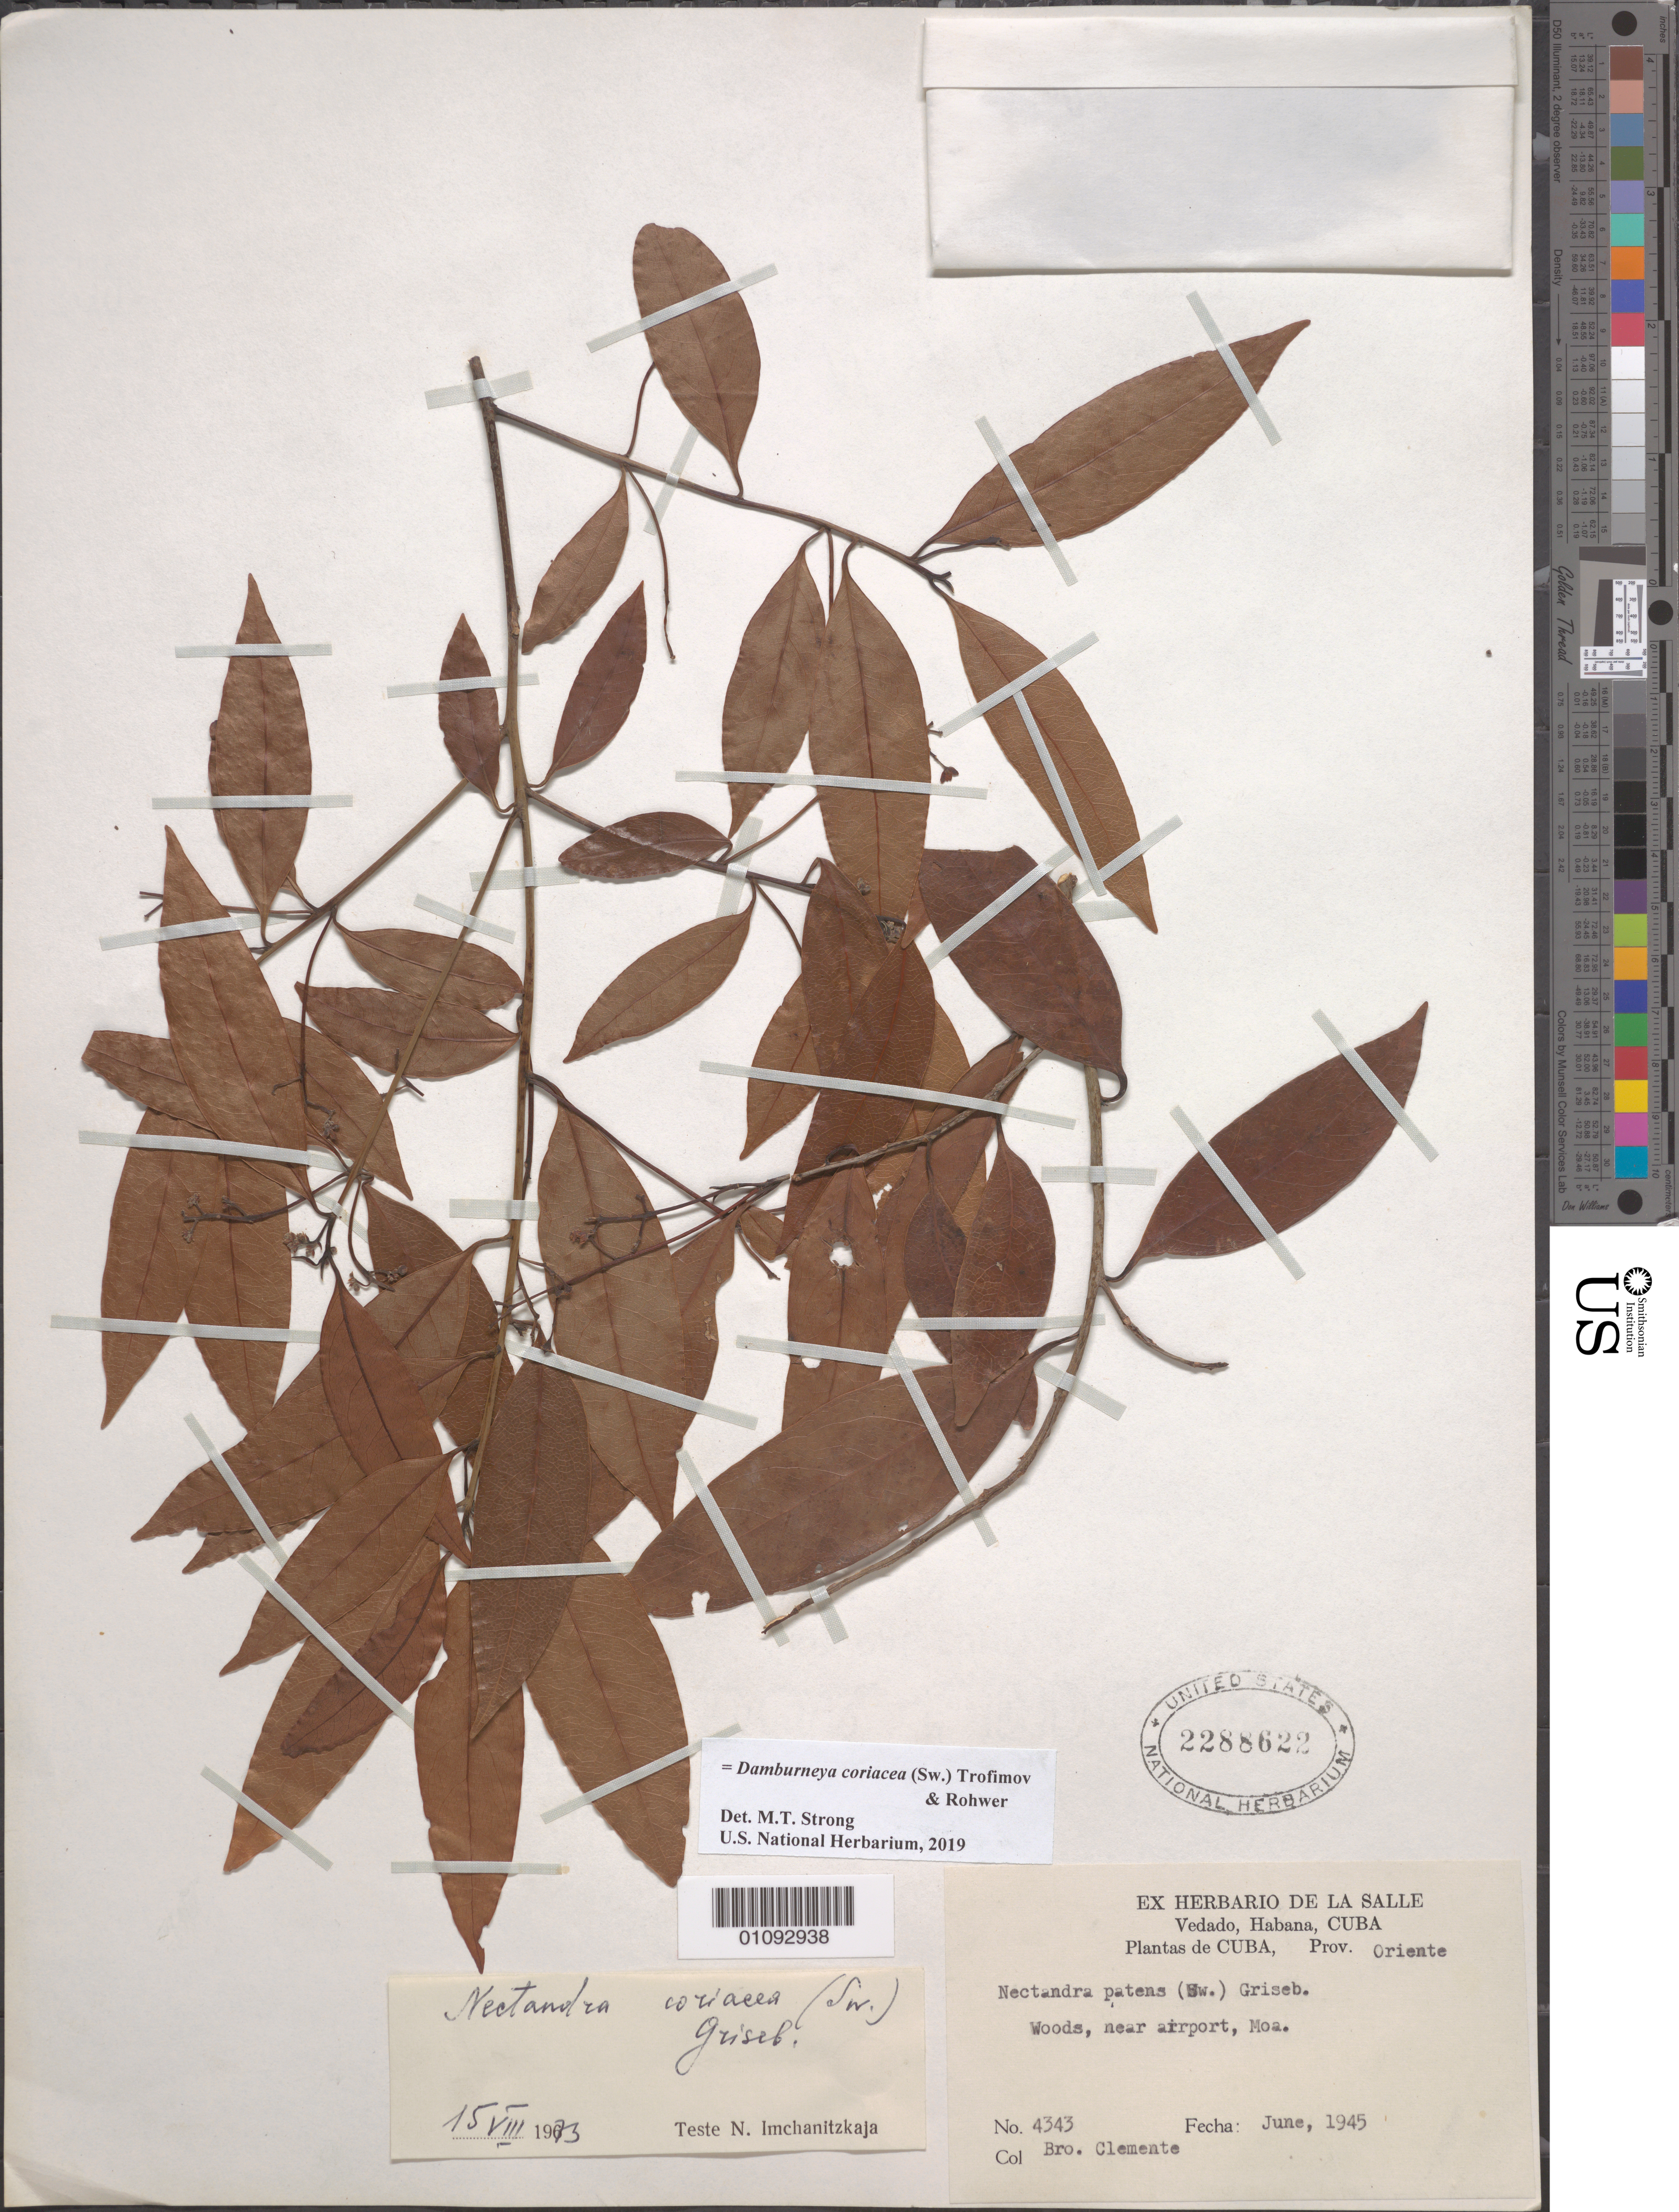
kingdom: Plantae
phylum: Tracheophyta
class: Magnoliopsida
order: Laurales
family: Lauraceae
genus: Damburneya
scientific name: Damburneya coriacea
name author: (Sw.) Trofimov & Rohwer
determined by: Strong, M. T., (US), Smithsonian Institution - National Museum of Natural History (UNITED STATES)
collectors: Bro. Clemente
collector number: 4343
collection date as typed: Jun 1945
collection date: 1945-06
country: Cuba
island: Cuba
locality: Near Airport, Moa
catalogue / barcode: US 2288622